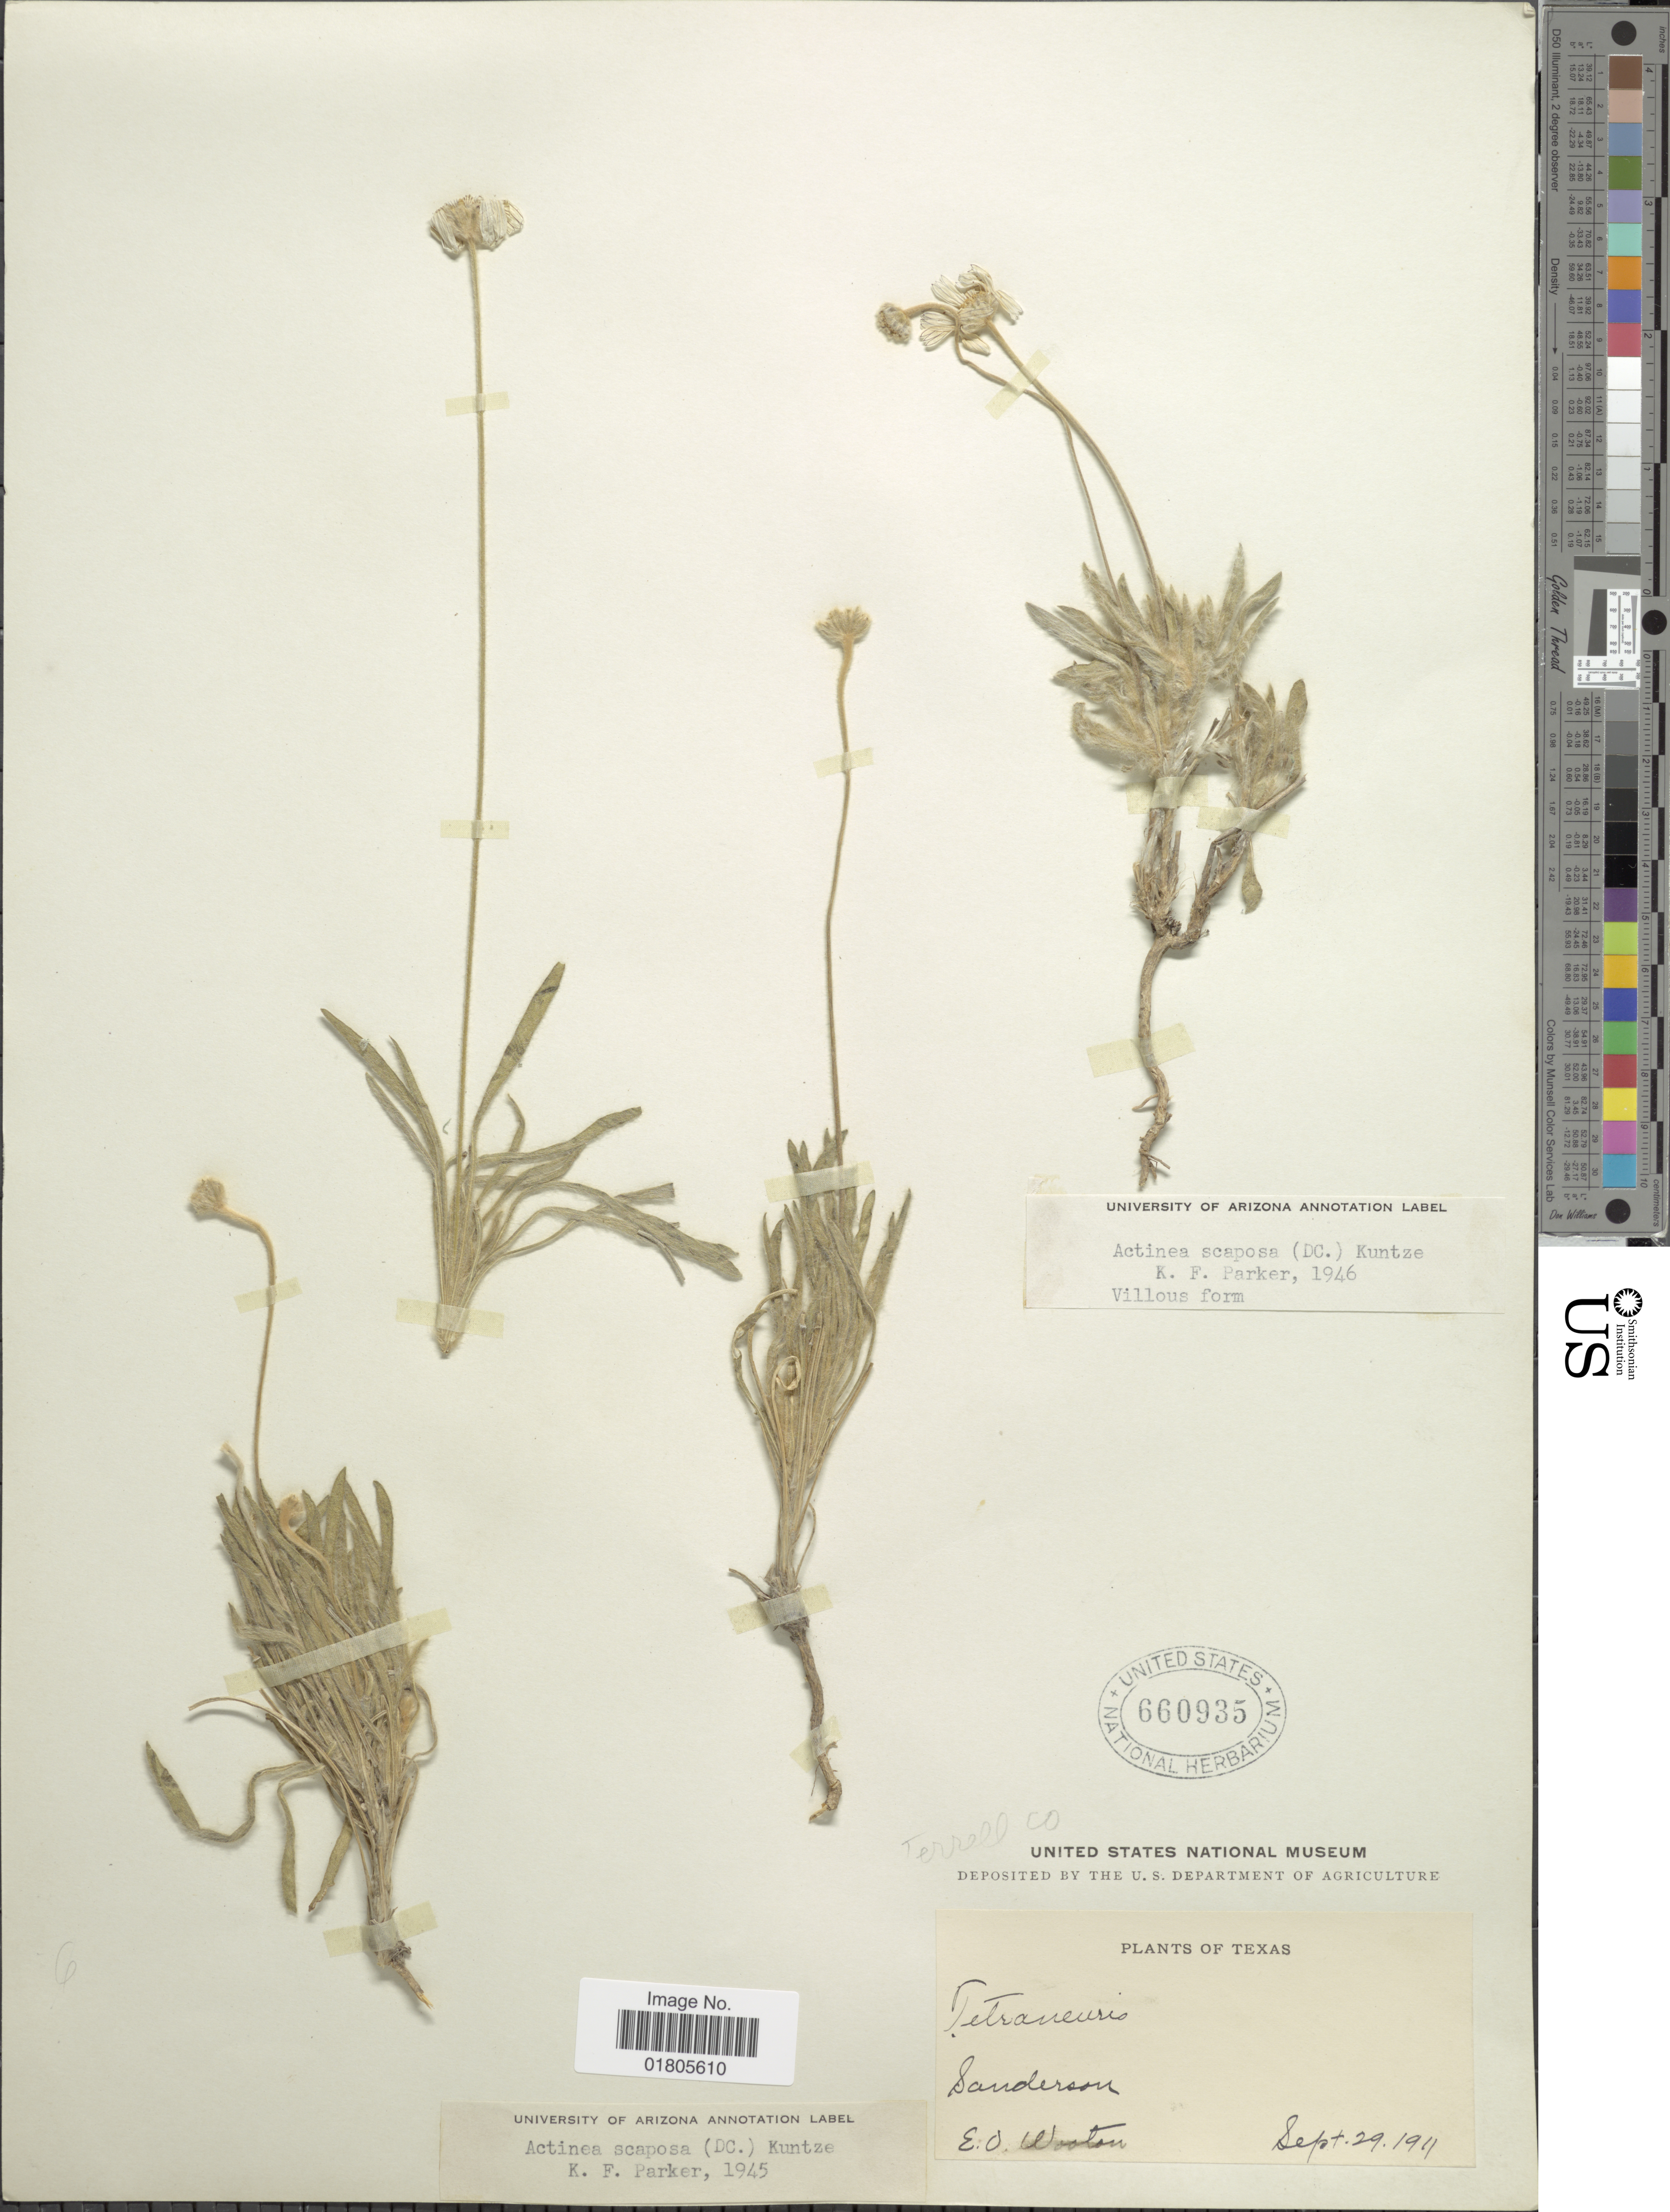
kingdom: Plantae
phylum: Tracheophyta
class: Magnoliopsida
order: Asterales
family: Asteraceae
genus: Actinea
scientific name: Actinea scaposa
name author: (DC.) Kuntze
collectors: E. O. Wooton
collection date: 1911-09-29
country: United States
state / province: Texas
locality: Sanderson. Terrell Co.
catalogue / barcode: US 660935